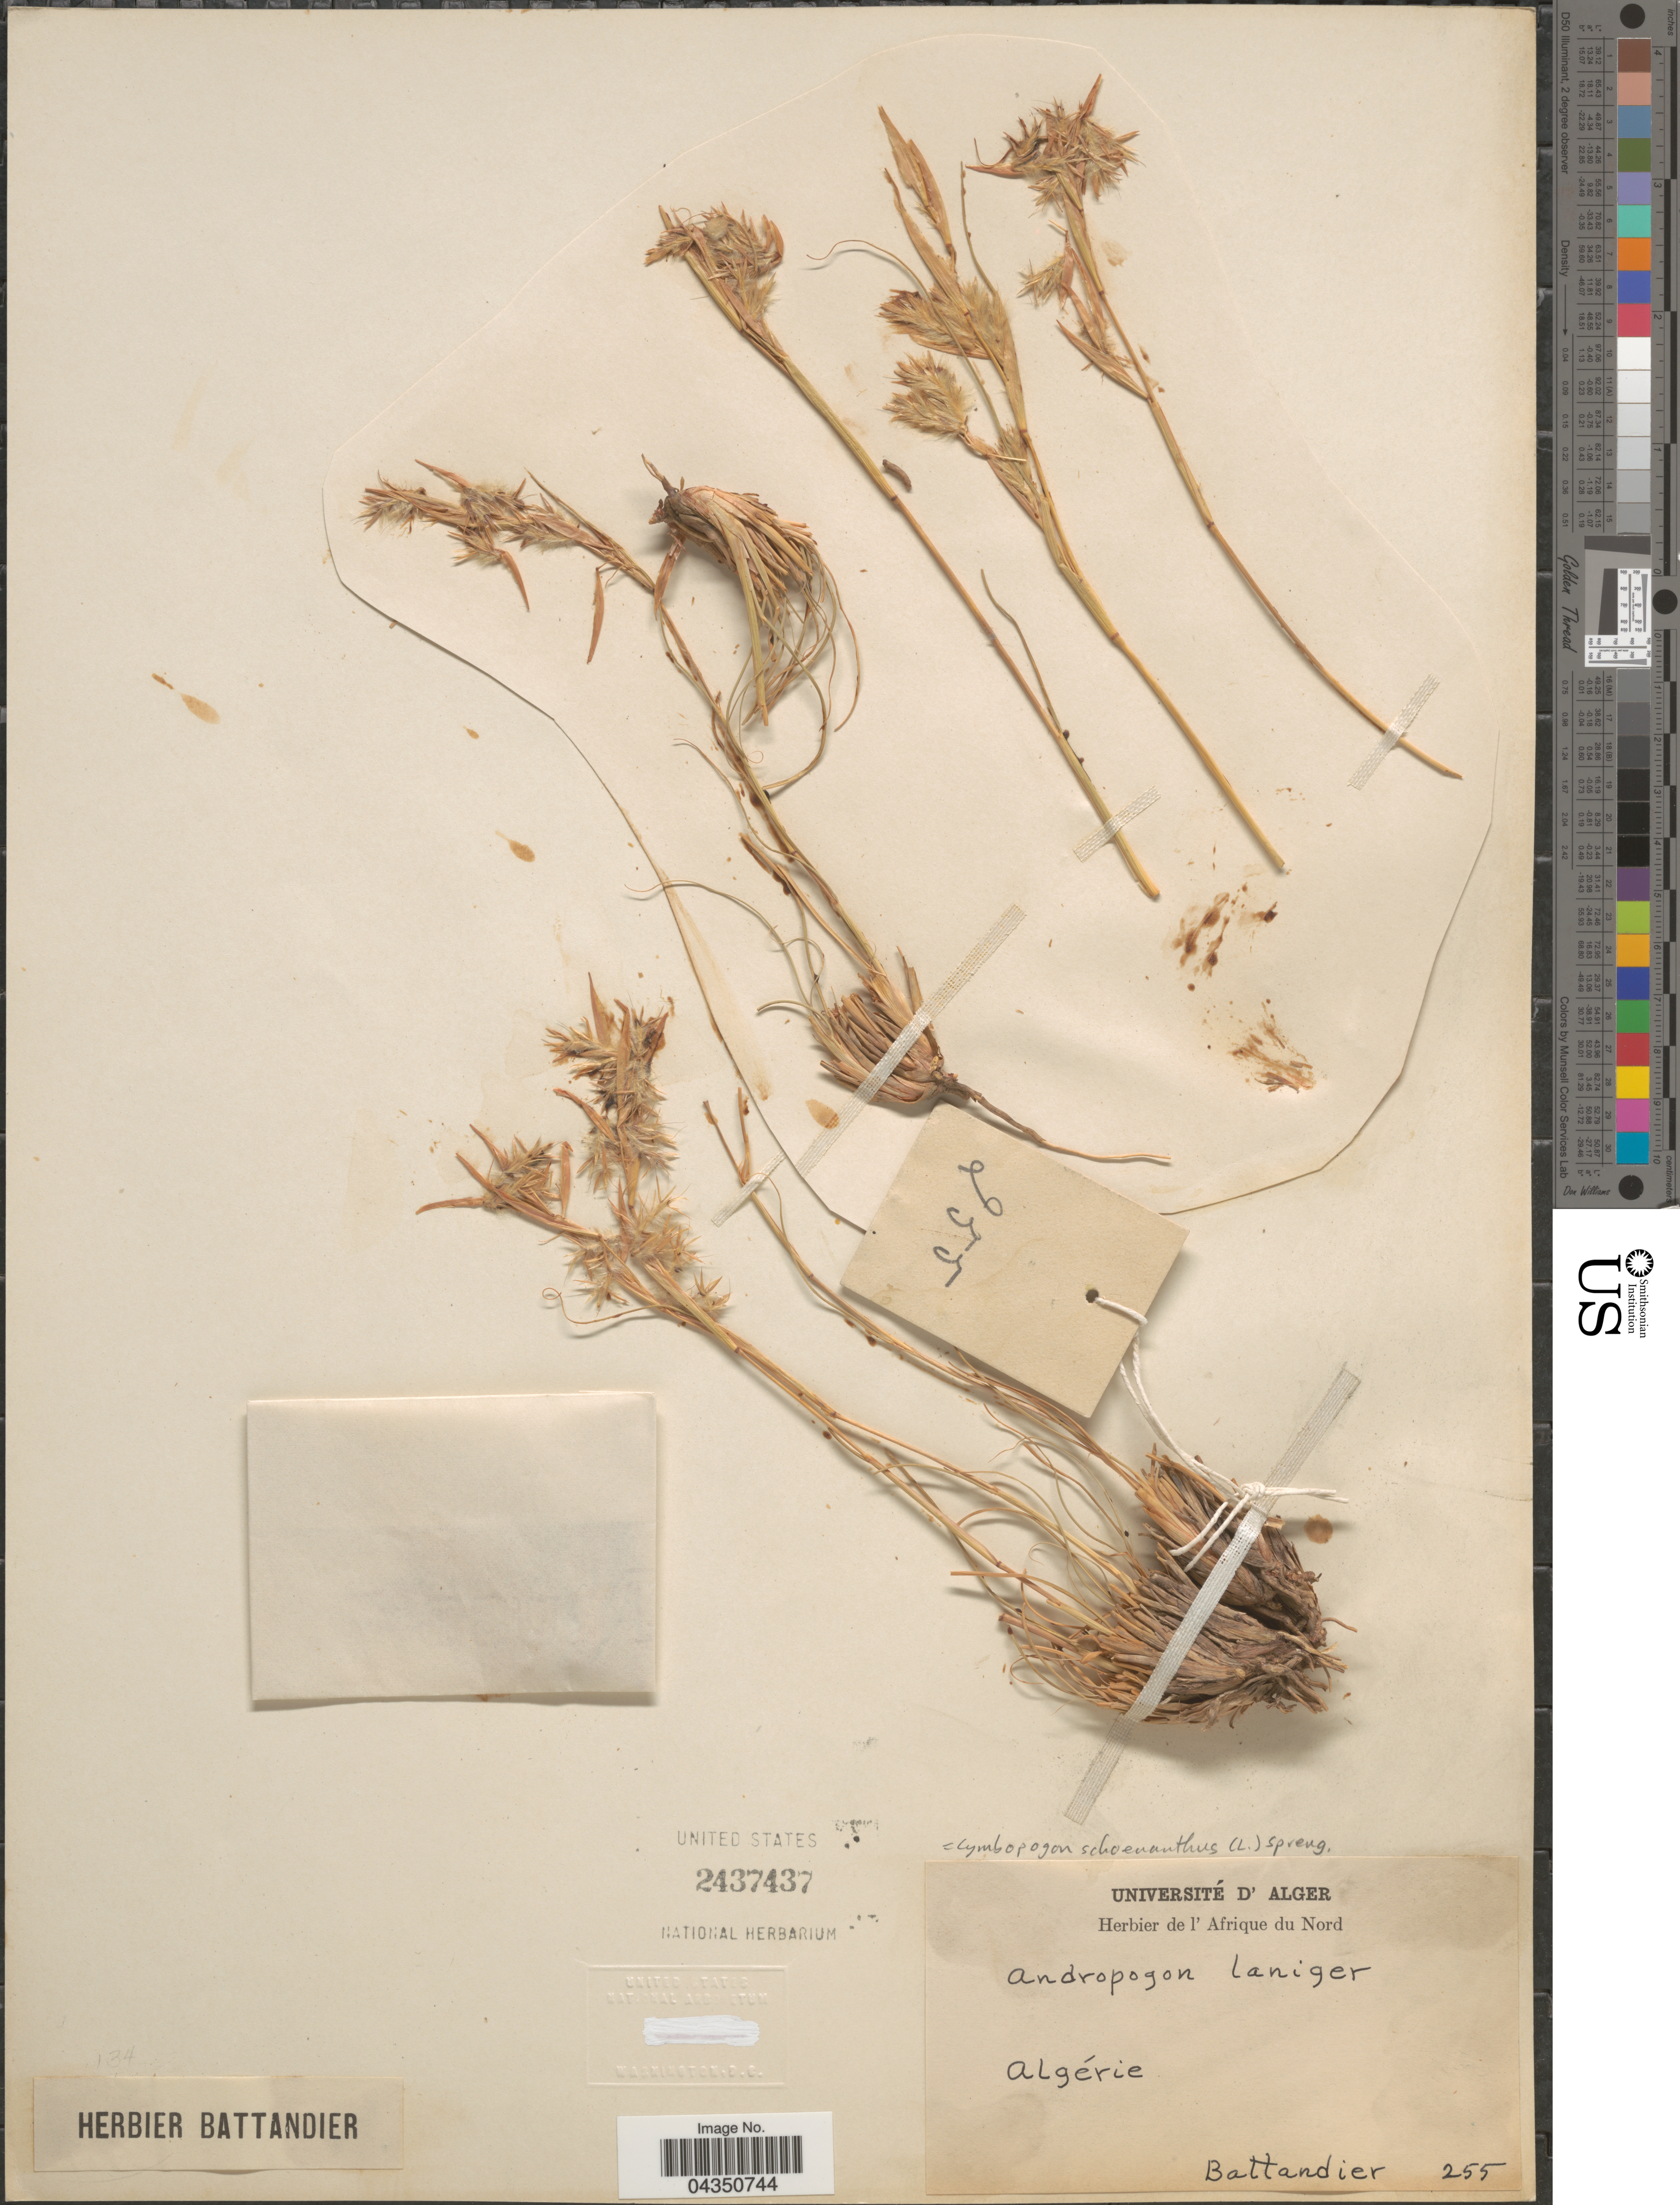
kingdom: Plantae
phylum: Tracheophyta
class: Liliopsida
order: Poales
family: Poaceae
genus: Cymbopogon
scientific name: Cymbopogon schoenanthus subsp. proximus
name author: (Hochst. ex A. Rich.) Maire & Weiller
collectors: Battandier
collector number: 255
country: Algeria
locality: Algérie.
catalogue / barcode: US 2437437